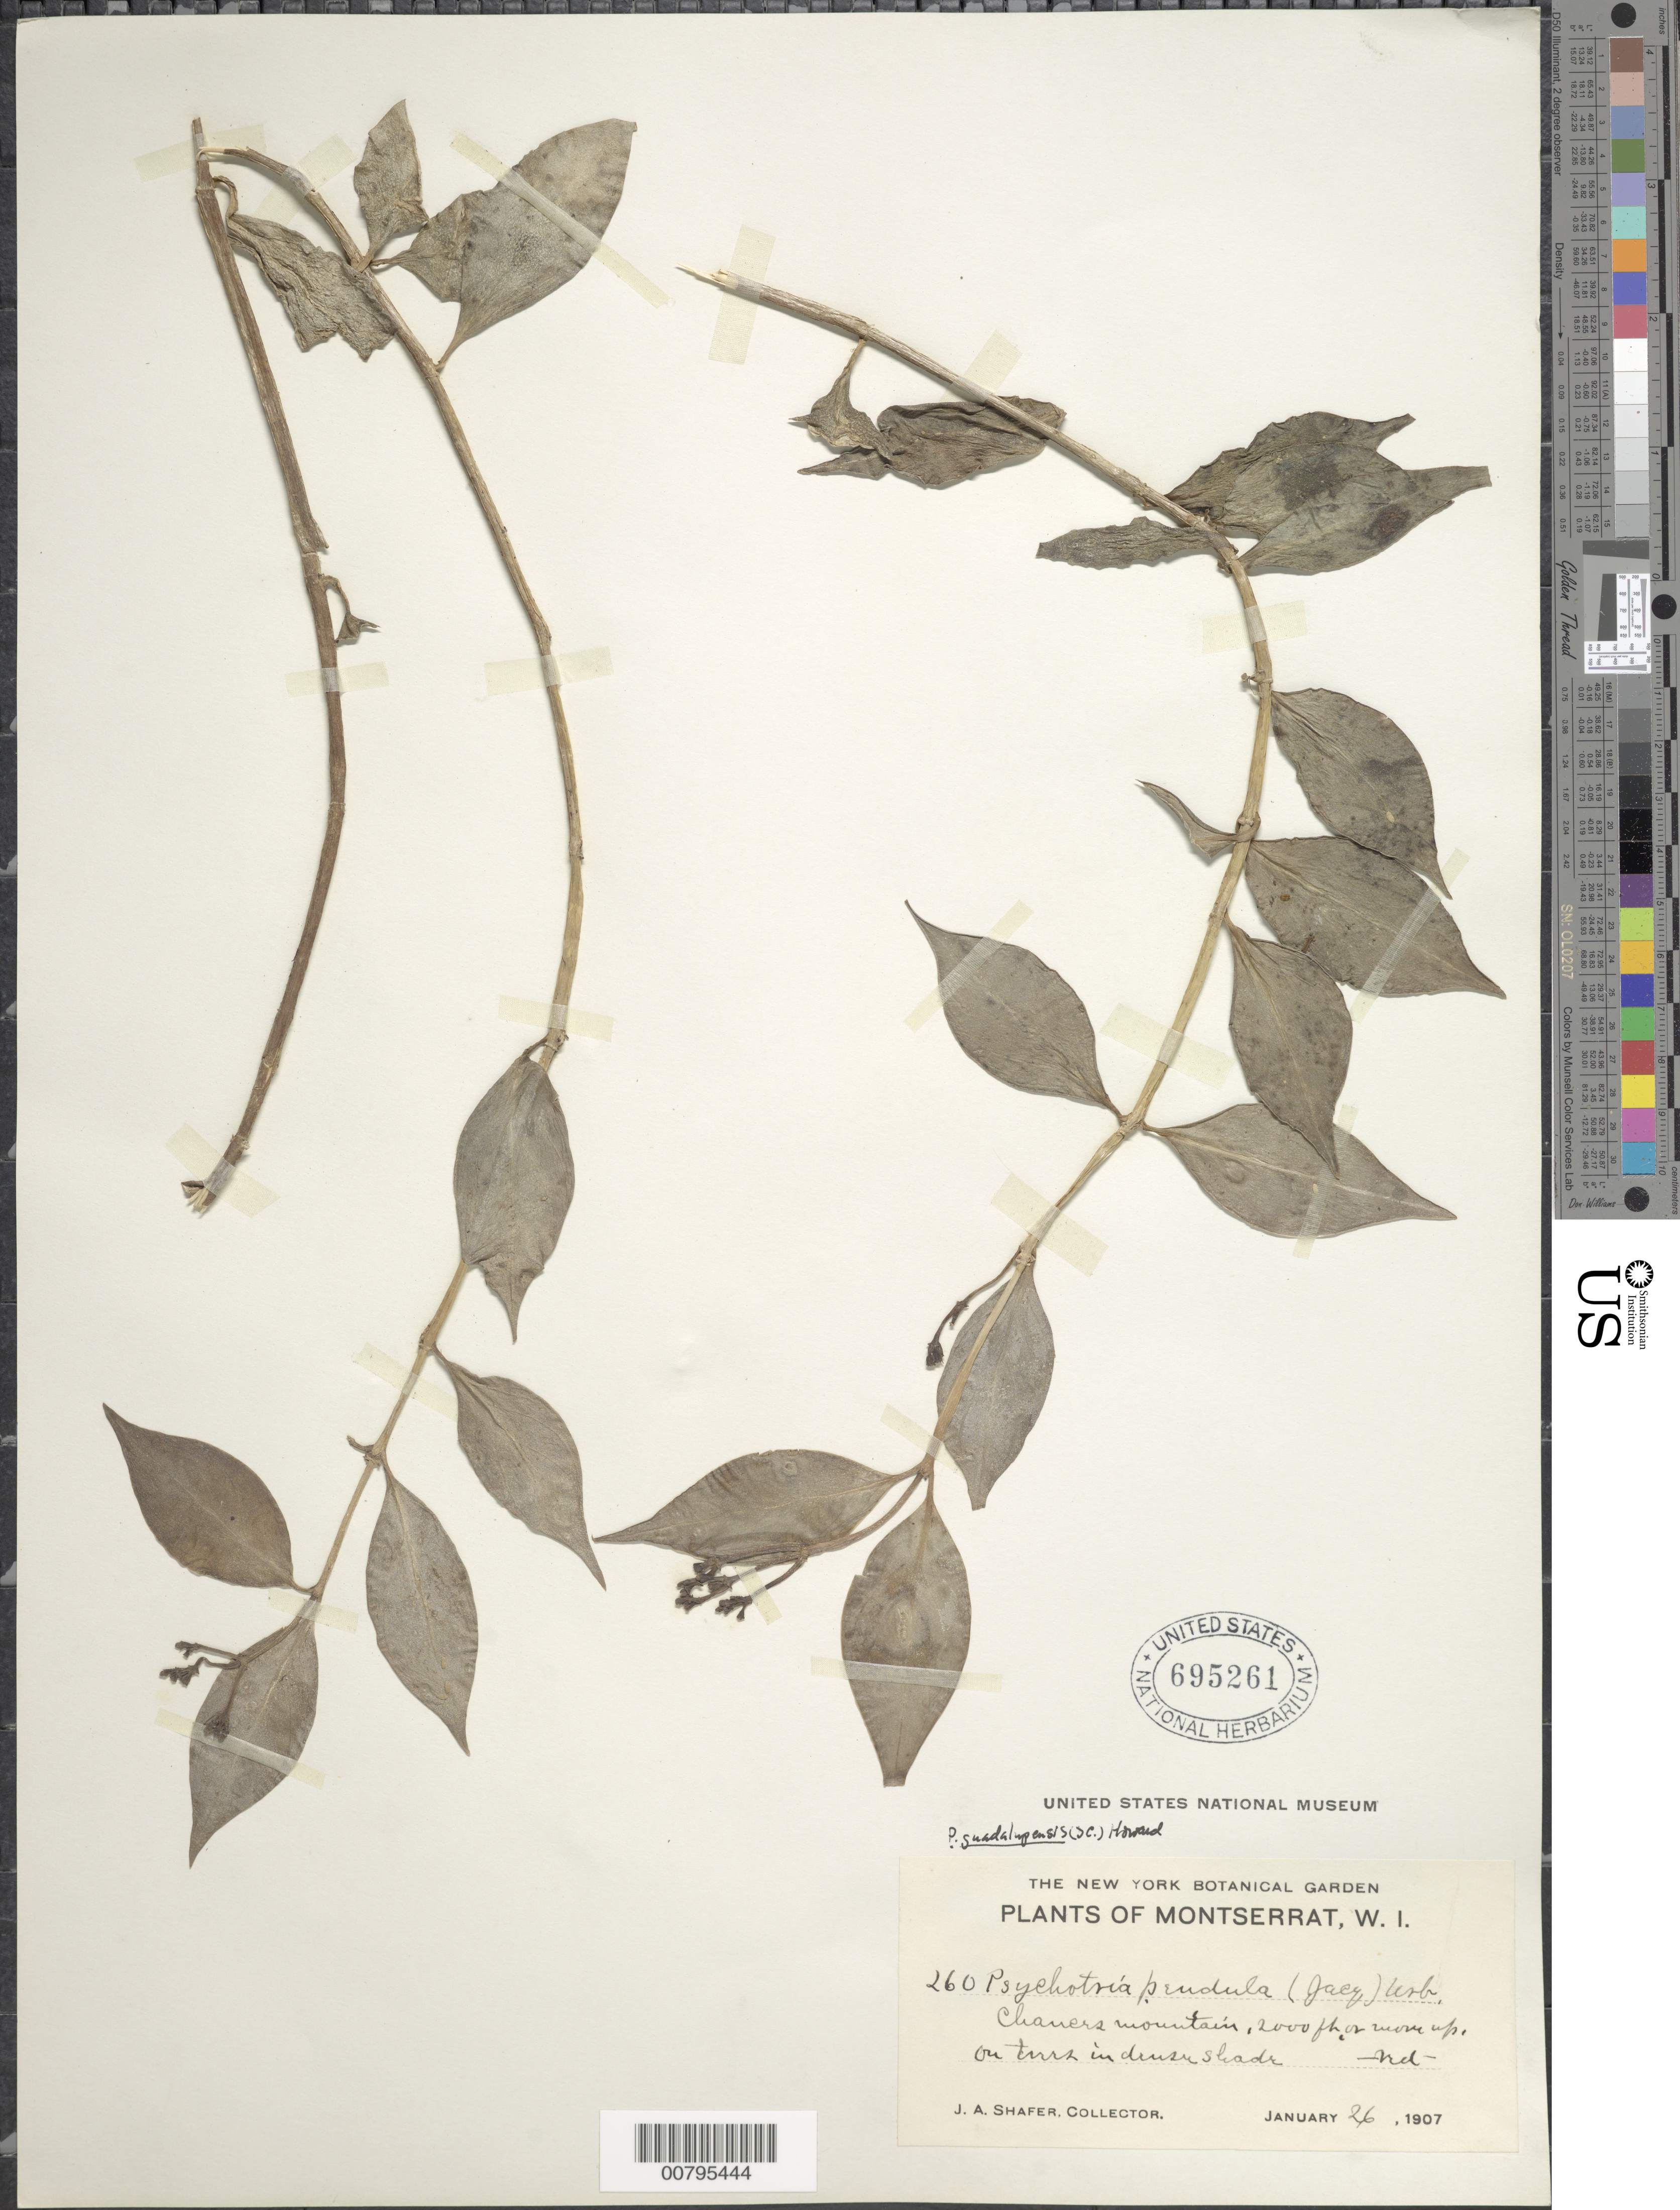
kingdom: Plantae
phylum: Tracheophyta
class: Magnoliopsida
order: Gentianales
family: Rubiaceae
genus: Notopleura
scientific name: Notopleura guadalupensis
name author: (DC.) C.M. Taylor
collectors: J. A. Shafer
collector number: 260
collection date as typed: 26 Jan 1907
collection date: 1907-01-26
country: Montserrat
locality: Chaners Mountain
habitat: In dense shade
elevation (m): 610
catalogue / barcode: US 695261